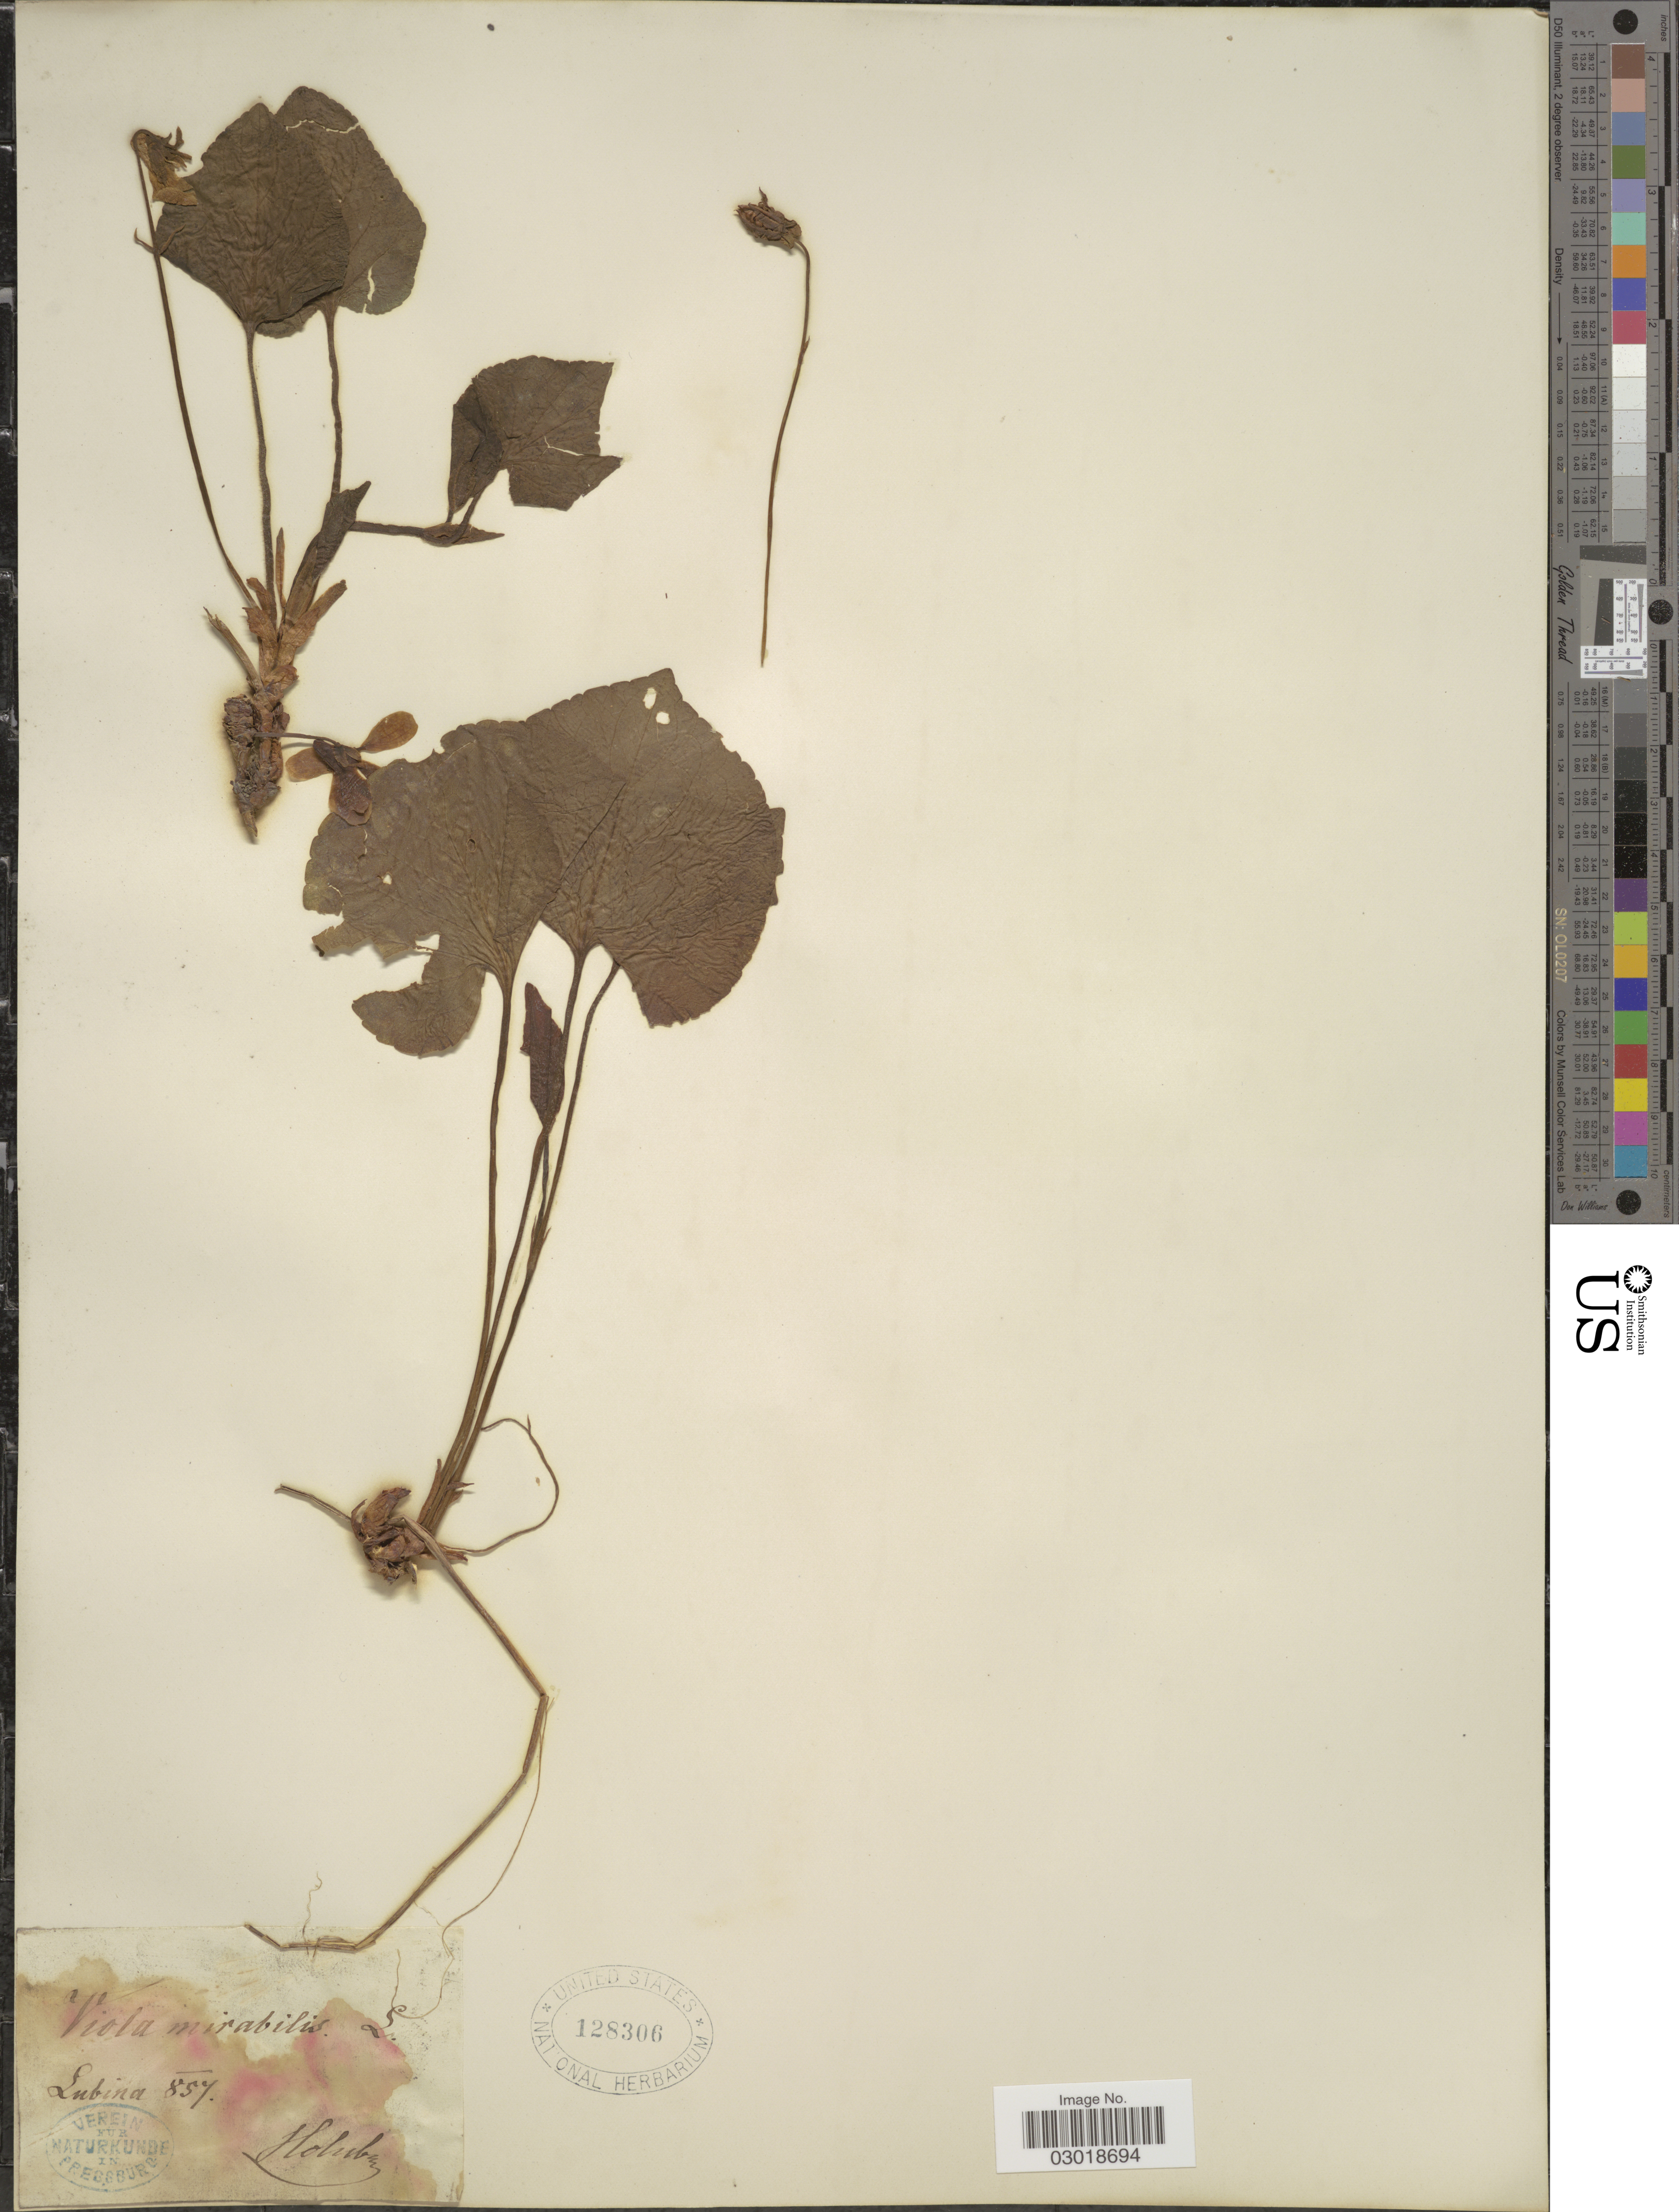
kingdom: Plantae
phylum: Tracheophyta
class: Magnoliopsida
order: Malpighiales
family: Violaceae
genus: Viola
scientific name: Viola mirabilis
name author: L.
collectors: J. Holuby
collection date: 1857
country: Hungary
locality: Lubina.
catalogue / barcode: US 128306